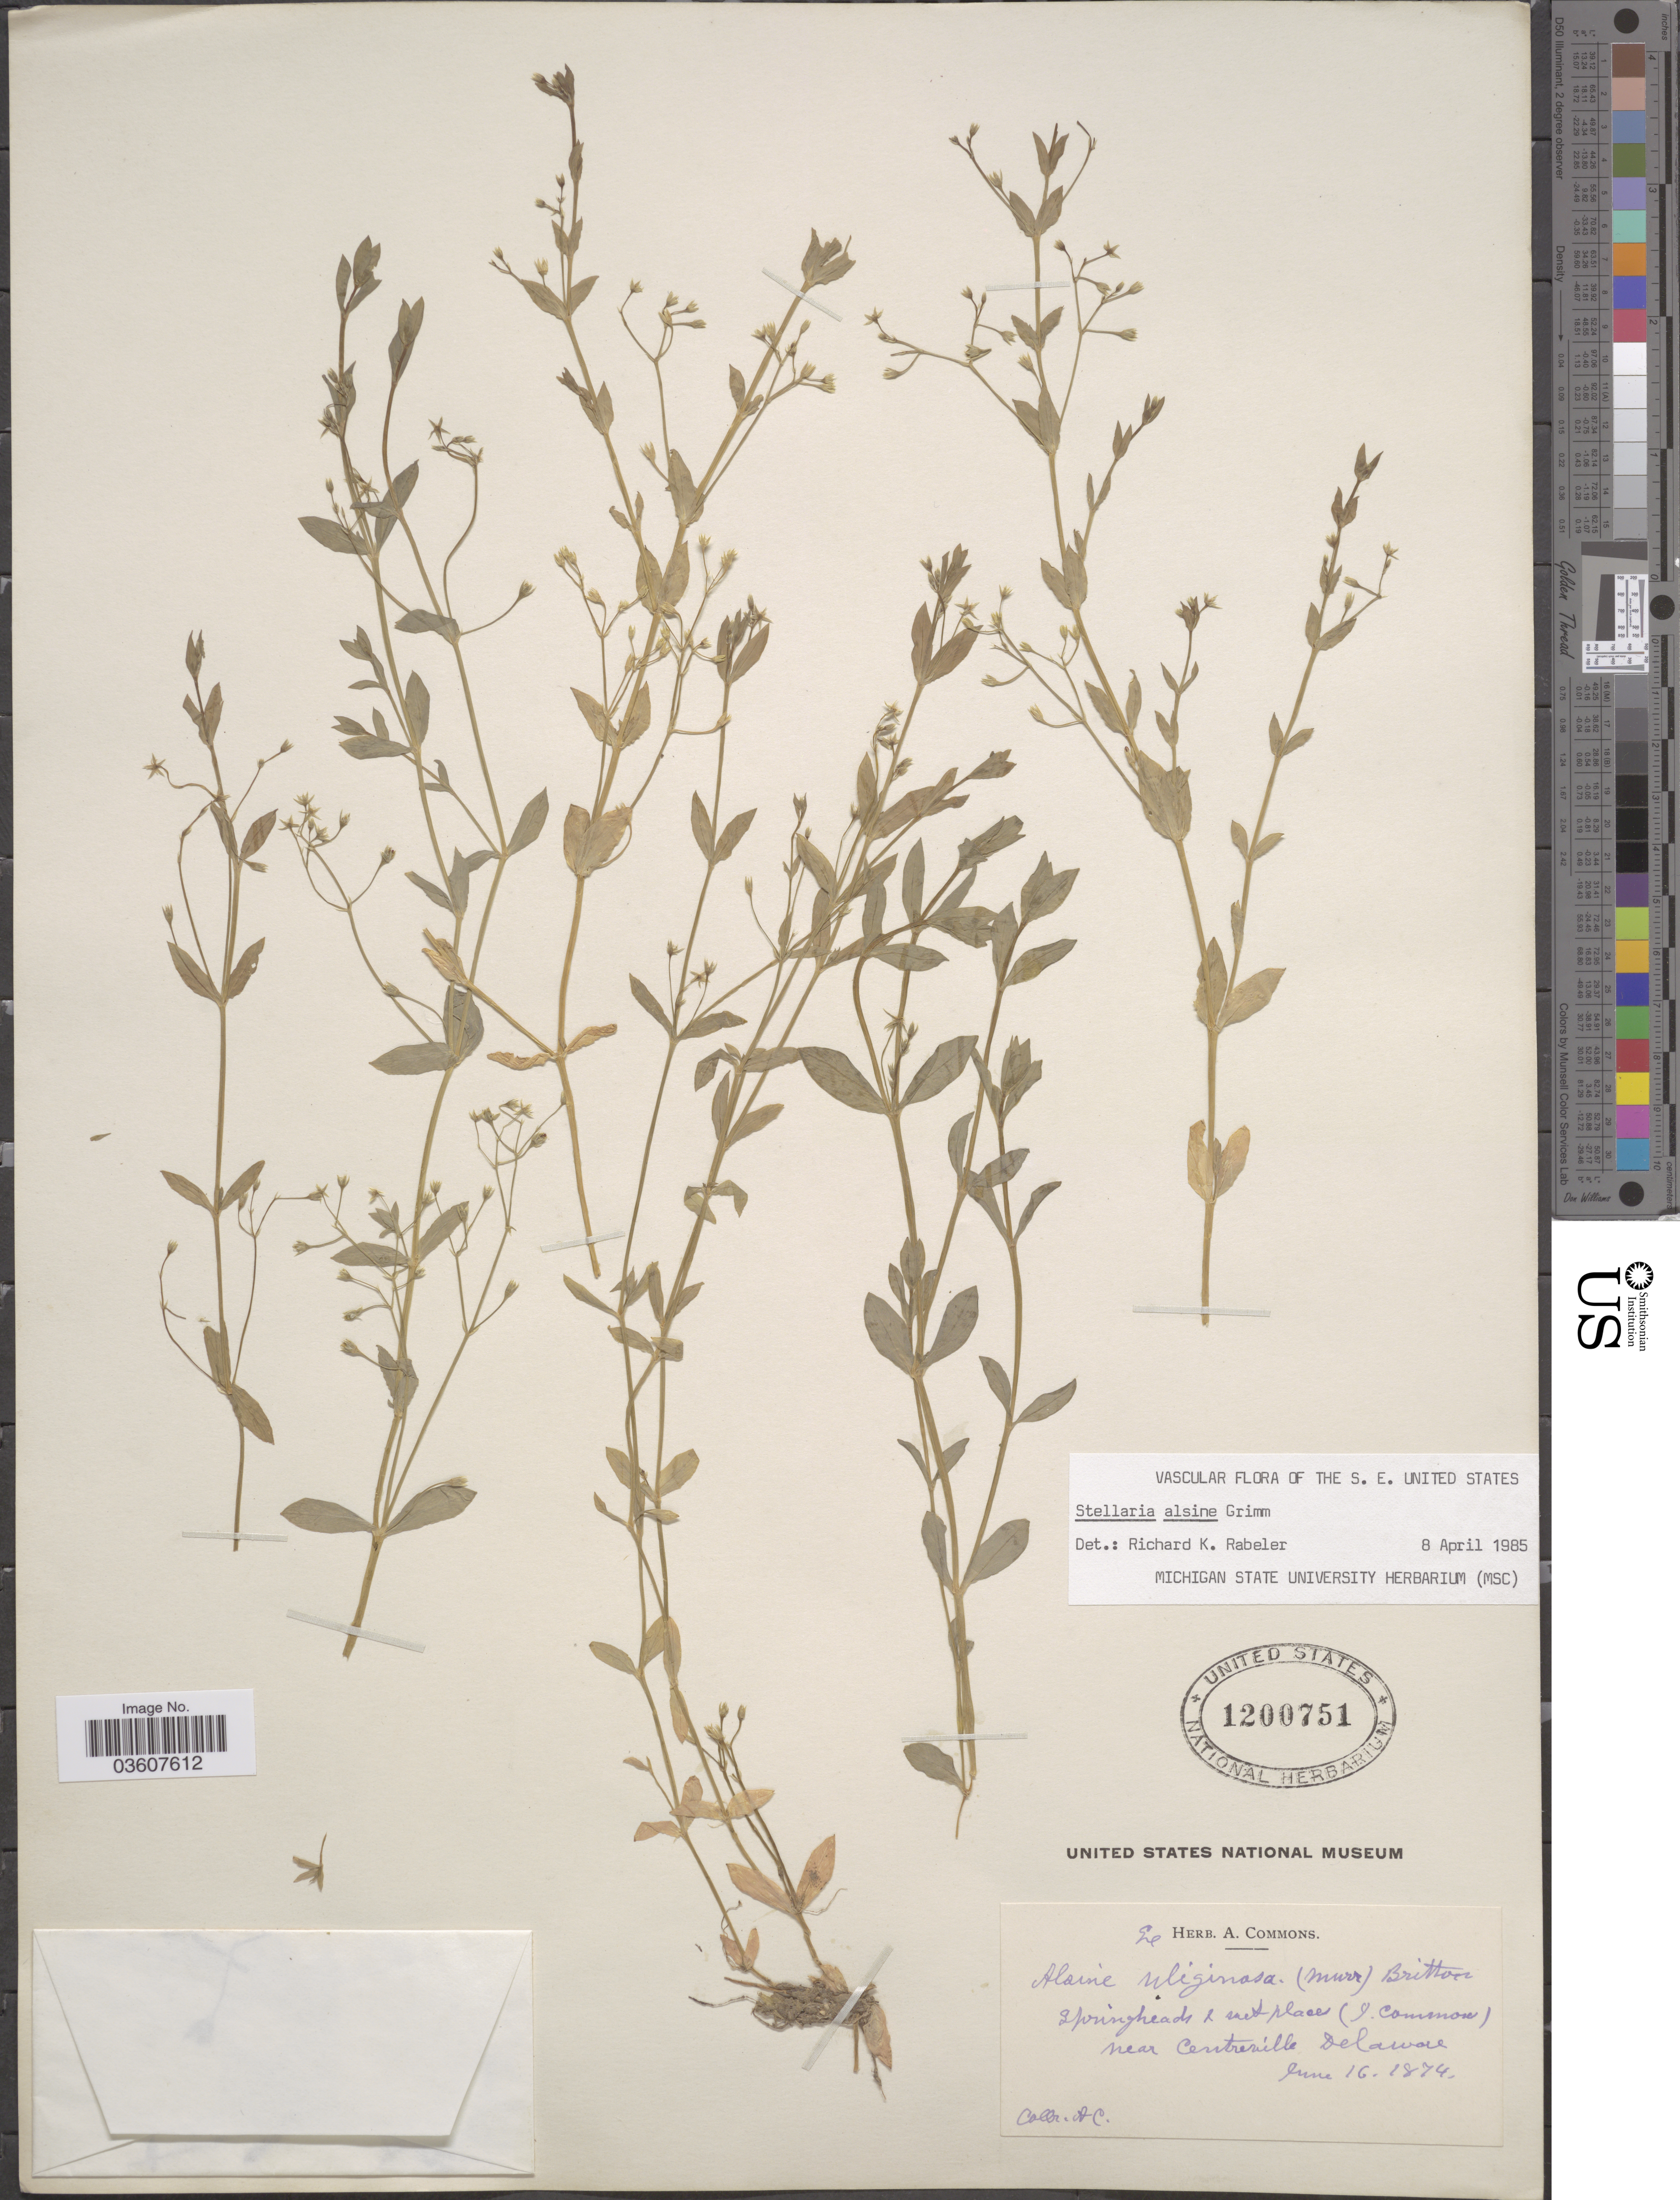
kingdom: Plantae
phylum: Tracheophyta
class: Magnoliopsida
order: Caryophyllales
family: Caryophyllaceae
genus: Stellaria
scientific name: Stellaria alsine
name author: Grimm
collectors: A. Commons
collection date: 1874-06-16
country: United States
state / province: Delaware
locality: Springheads + wet places near Centreville.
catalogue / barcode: US 1200751